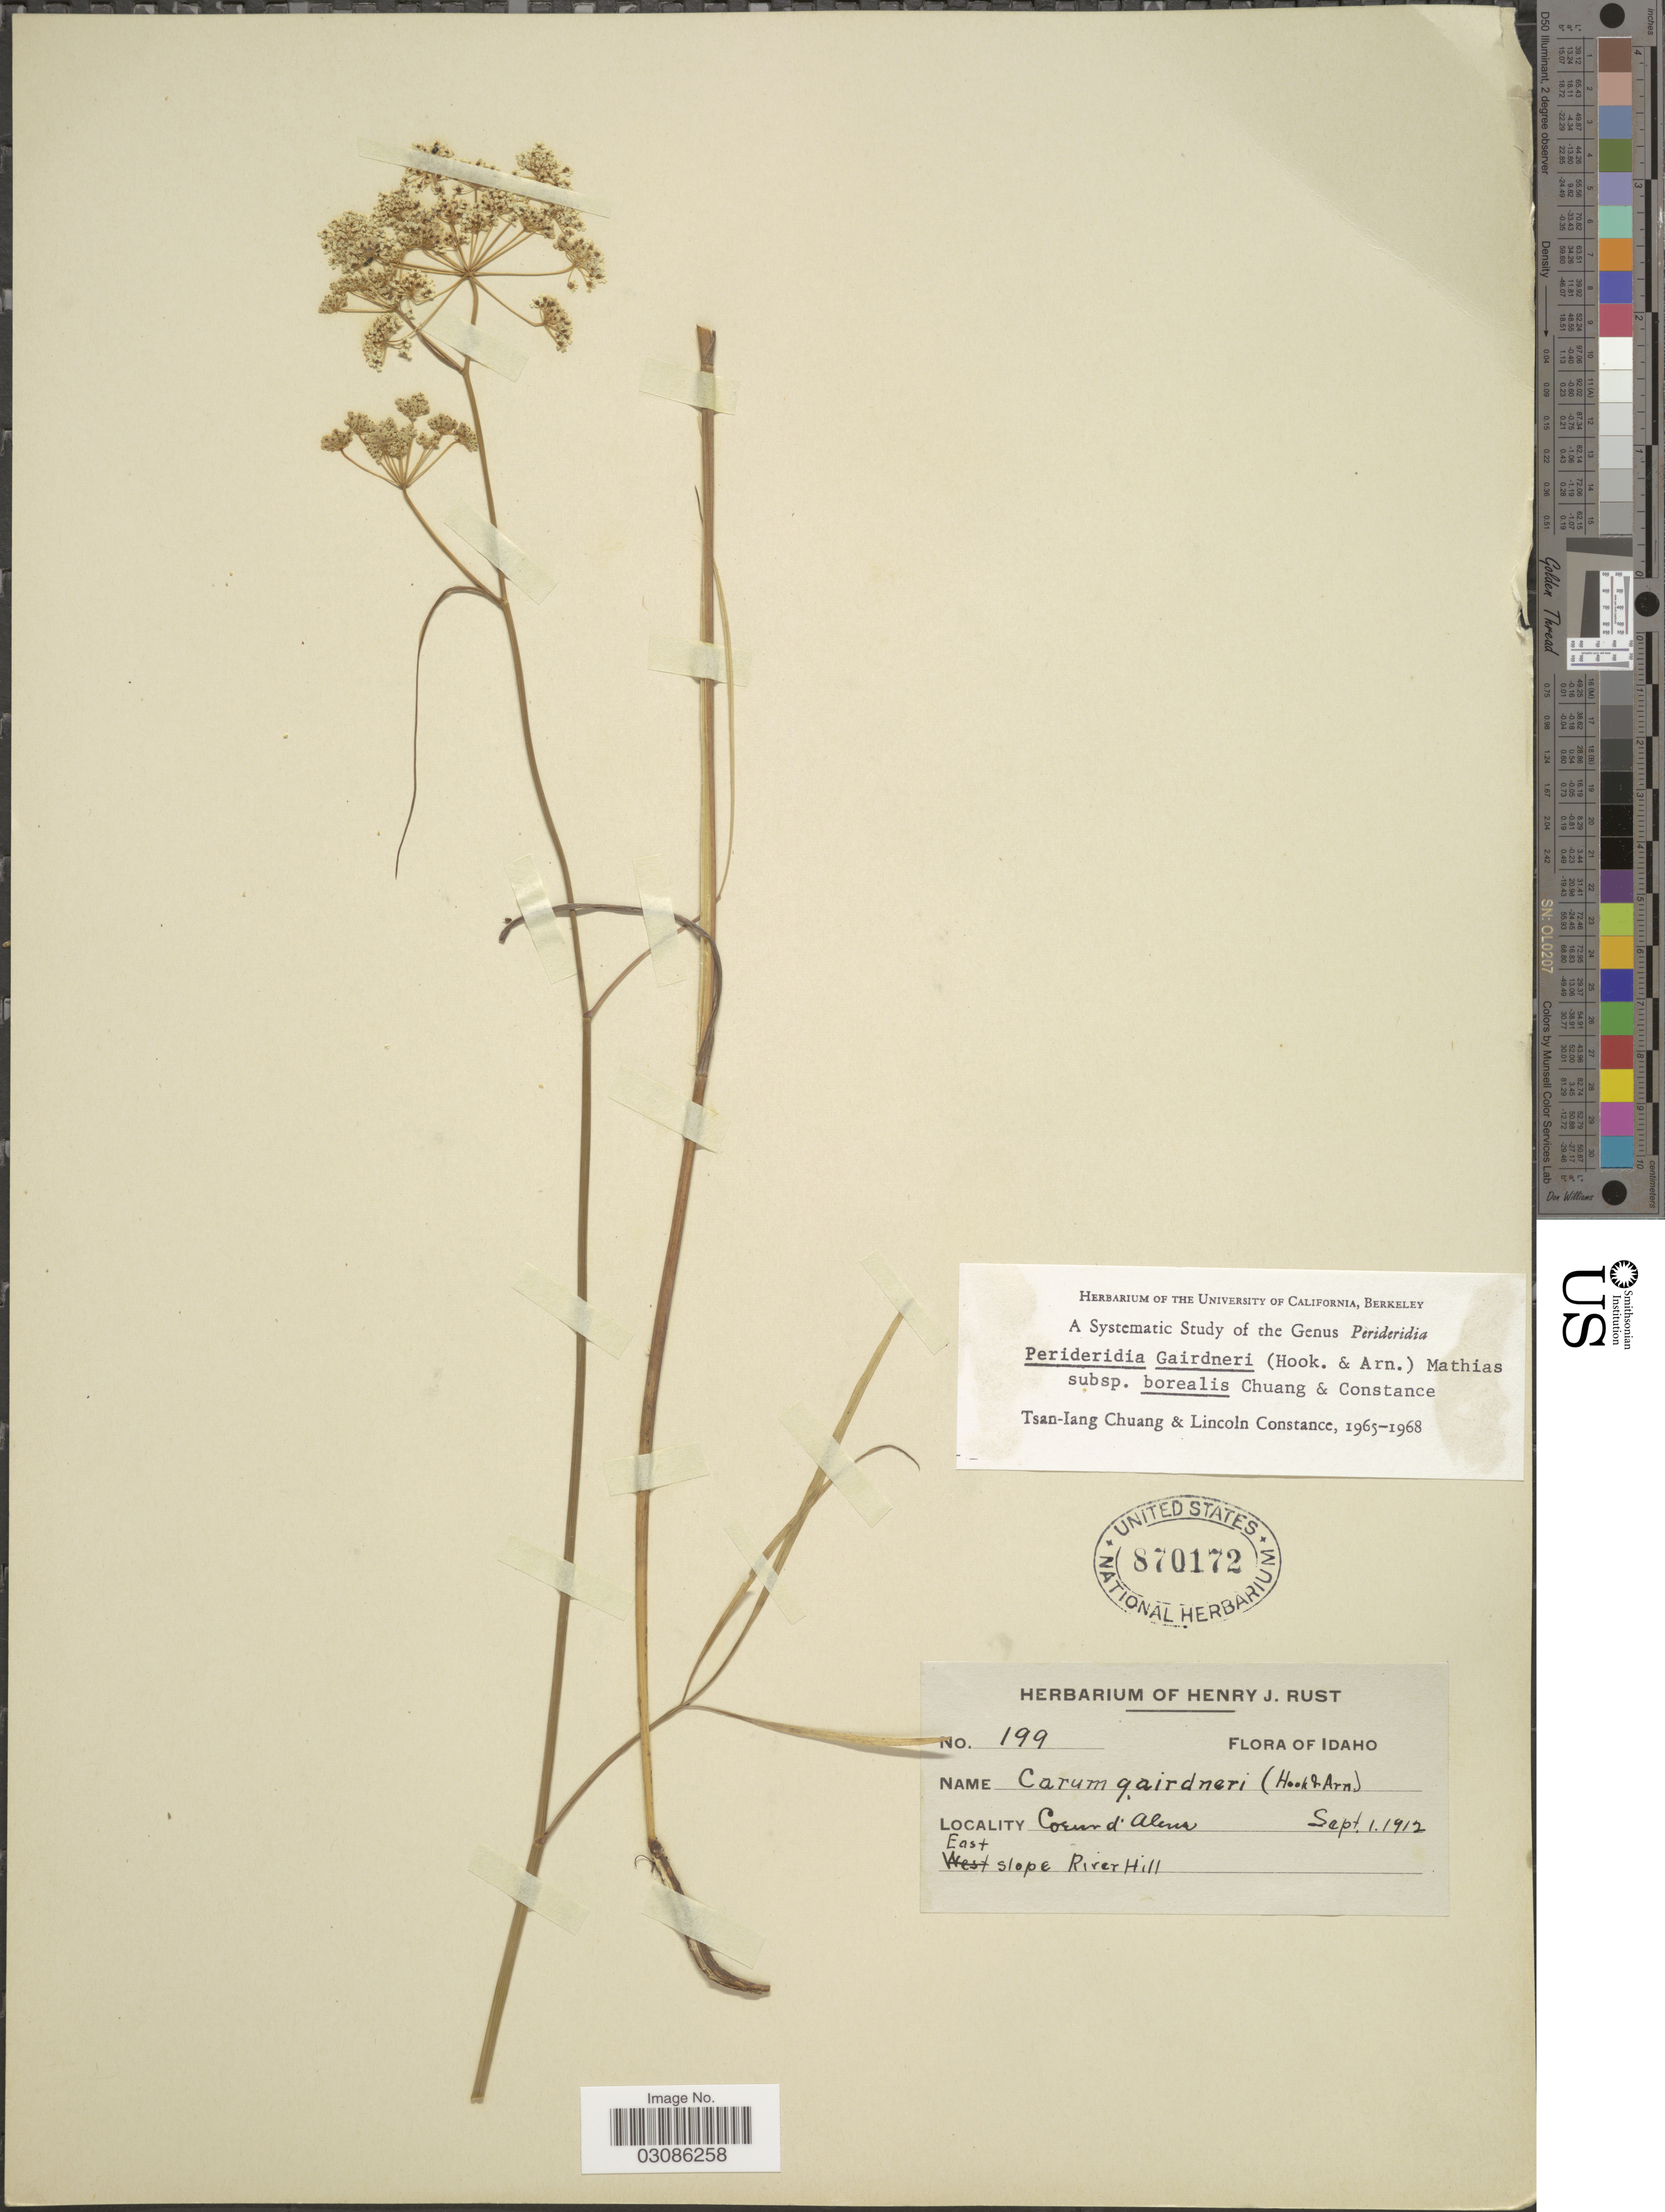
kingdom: Plantae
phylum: Tracheophyta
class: Magnoliopsida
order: Apiales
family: Apiaceae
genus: Perideridia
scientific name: Perideridia gairdneri subsp. borealis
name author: T.I. Chuang & Constance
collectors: ex herb. Henry J. Rust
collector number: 199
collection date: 1912-09-01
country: United States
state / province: Idaho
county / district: Kootenai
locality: Coeur d'Alene, East slope Riverhill.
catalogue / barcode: US 870172